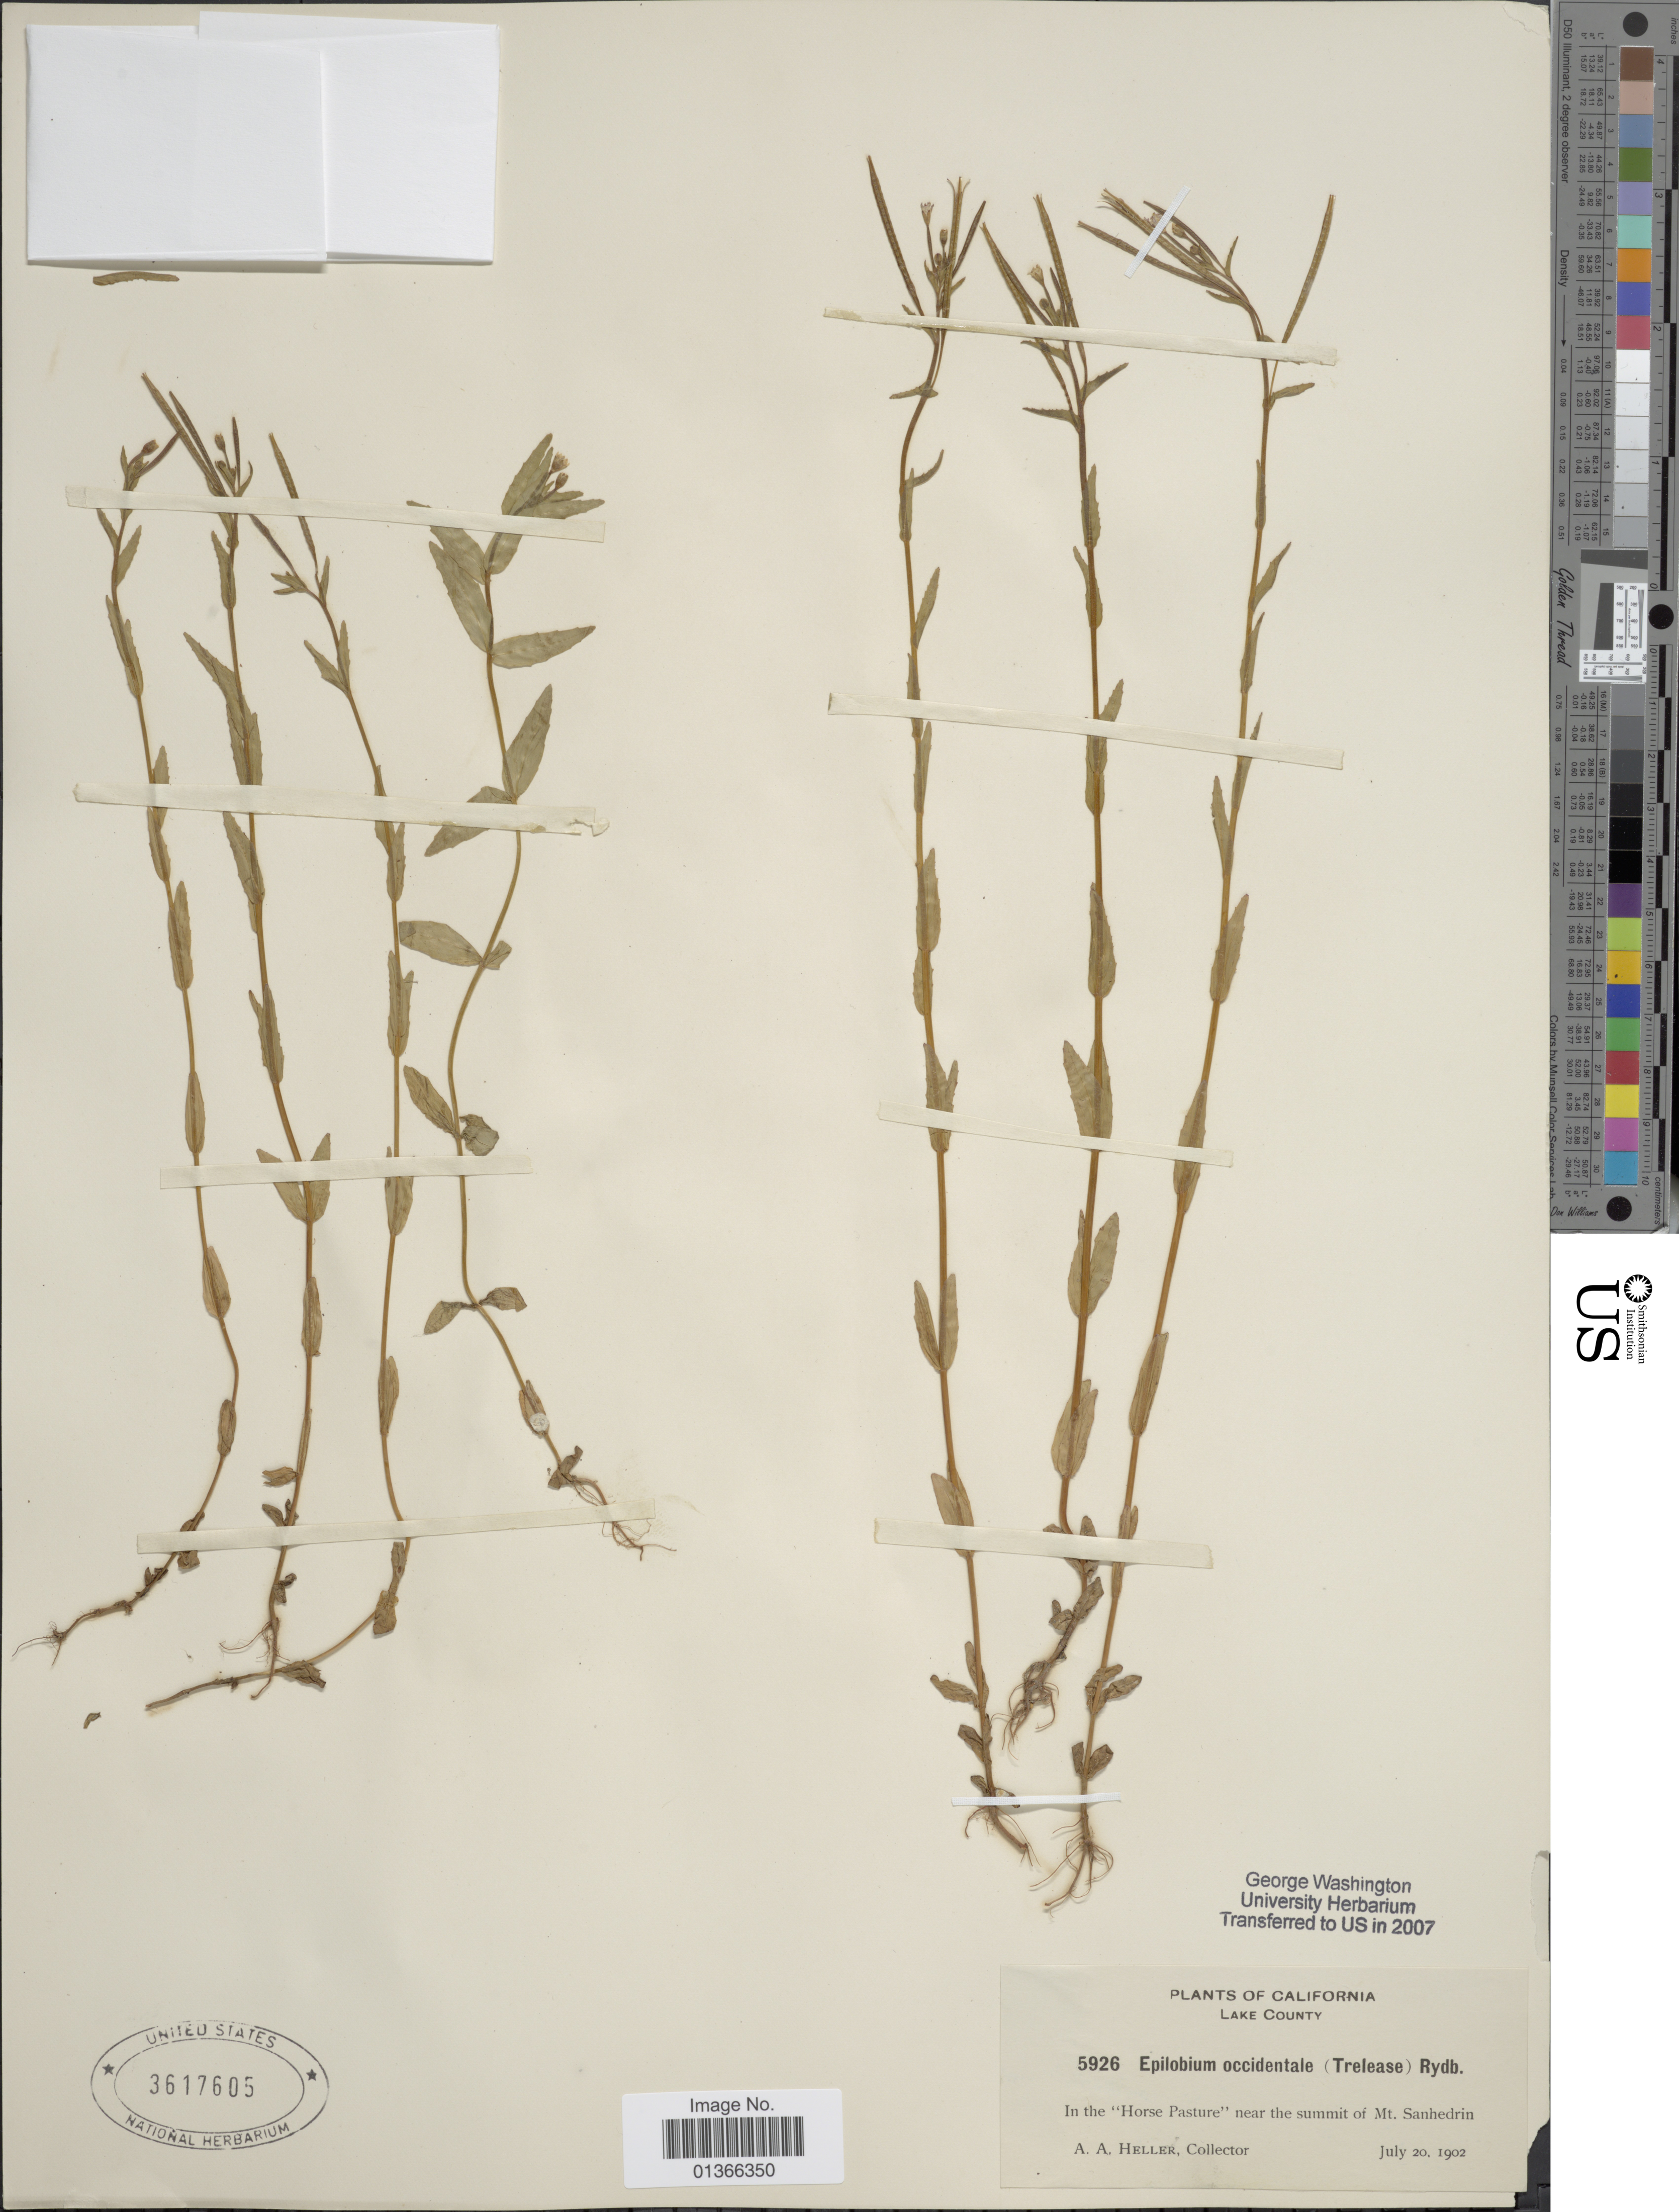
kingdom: Plantae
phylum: Tracheophyta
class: Magnoliopsida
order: Myrtales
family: Onagraceae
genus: Epilobium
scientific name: Epilobium sp.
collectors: A. A. Heller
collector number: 5926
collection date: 1902-07-20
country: United States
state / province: California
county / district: Lake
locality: Lake County. In the "Horse Pasture" near the summit of Mt. Sanhedrin.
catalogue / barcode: US 3617605